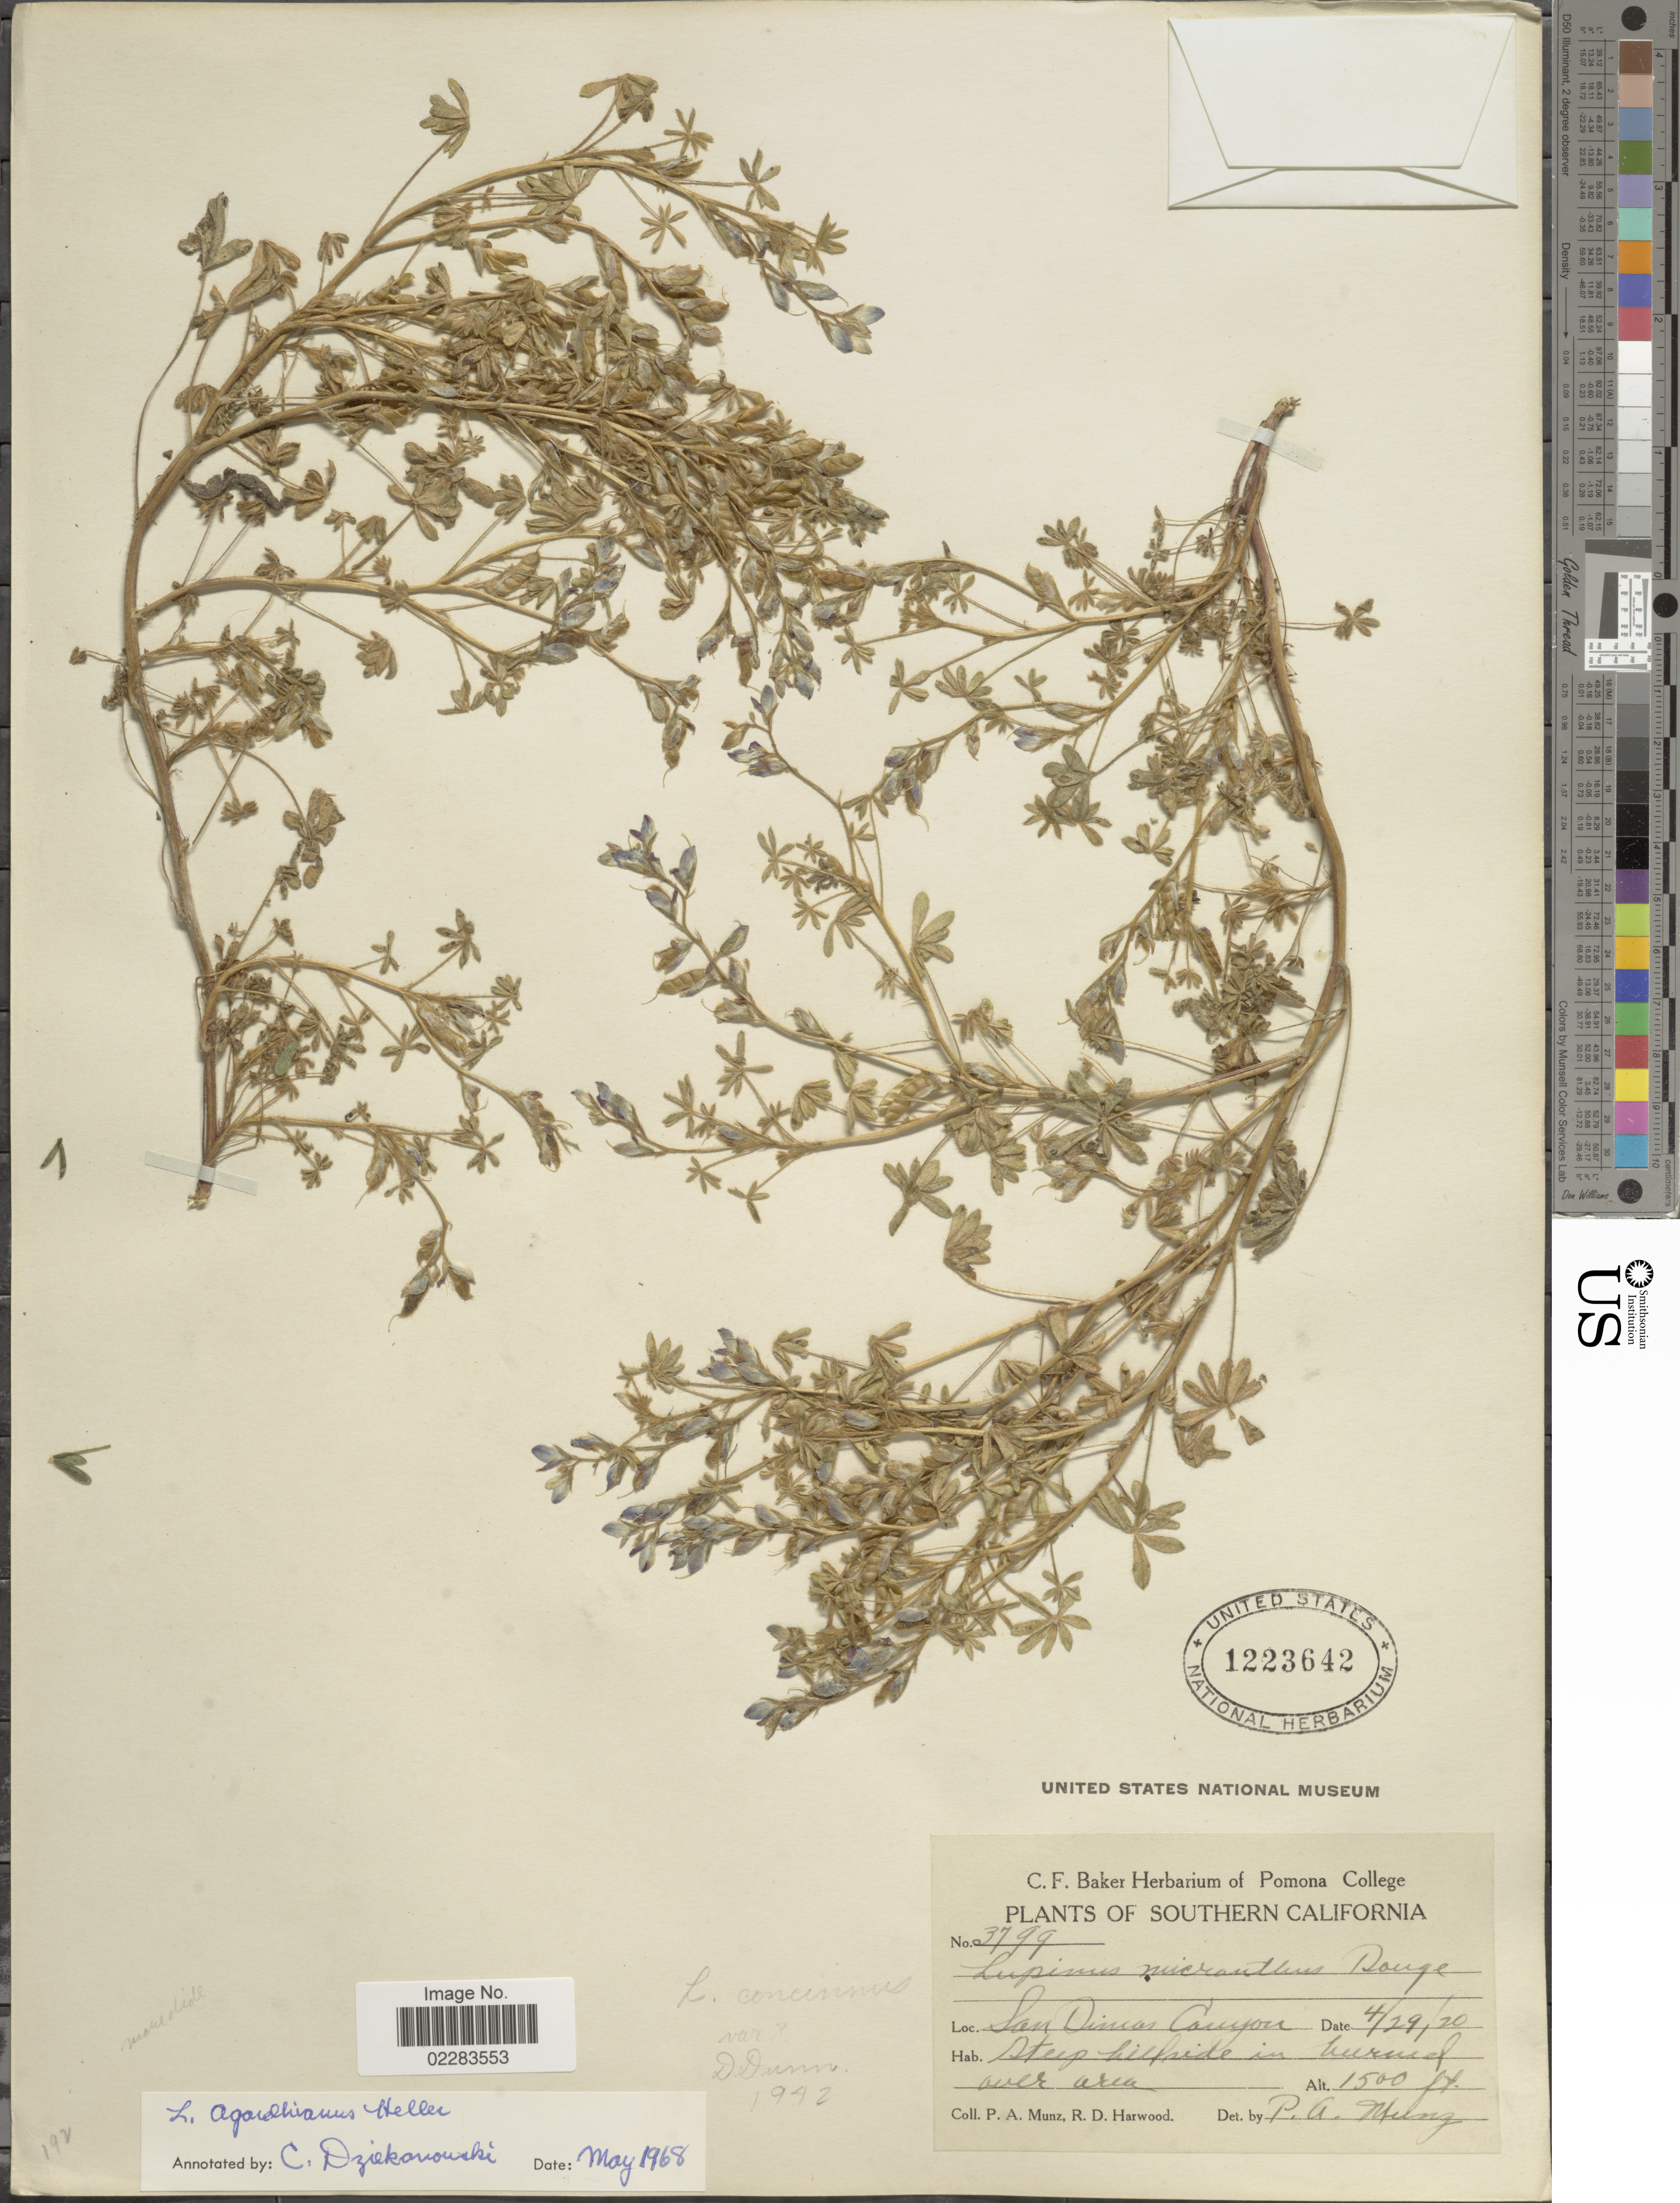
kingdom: Plantae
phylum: Tracheophyta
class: Magnoliopsida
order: Fabales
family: Fabaceae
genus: Lupinus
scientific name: Lupinus agardhianus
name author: A. Heller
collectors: P. A. Munz & R. Harwood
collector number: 3799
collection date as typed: Transcribed d/m/y: 29/4/20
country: United States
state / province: California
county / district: Los Angeles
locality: Southern California. San Dimas Canyon.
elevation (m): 457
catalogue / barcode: US 1223642